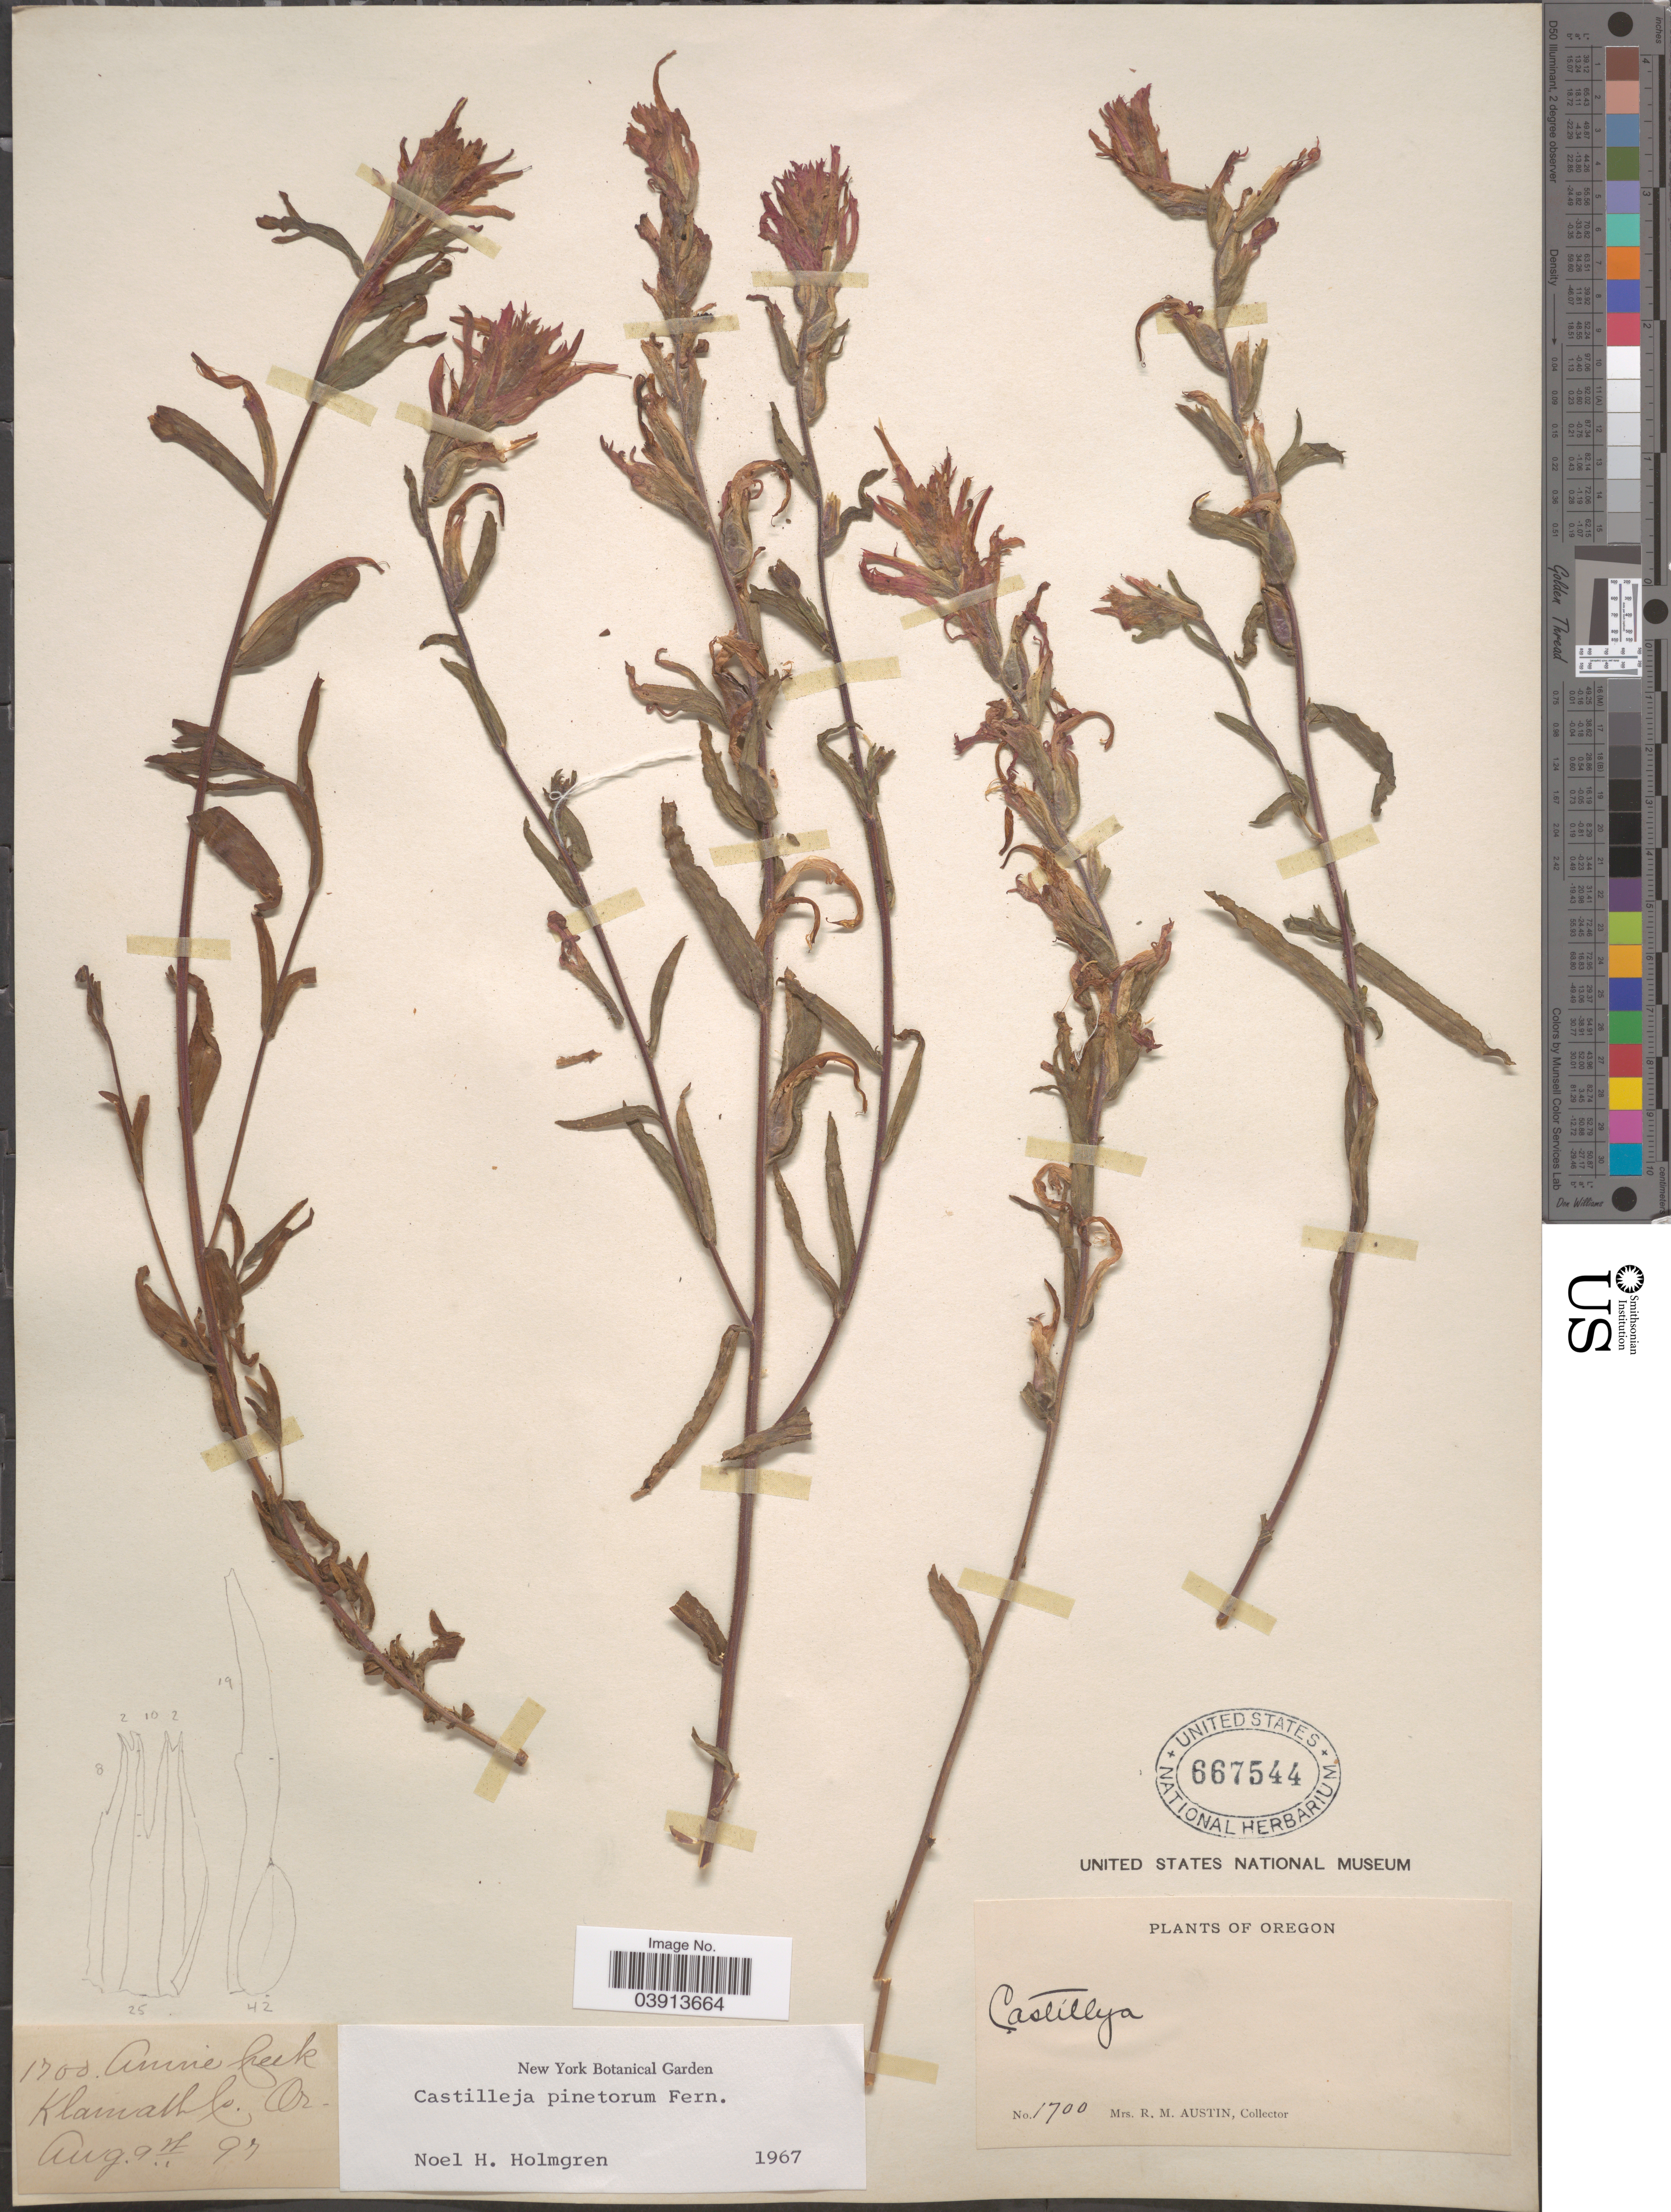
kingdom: Plantae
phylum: Tracheophyta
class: Magnoliopsida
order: Lamiales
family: Orobanchaceae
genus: Castilleja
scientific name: Castilleja pinetorum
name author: Fernald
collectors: R. Austin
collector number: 1700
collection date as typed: Transcribed d/m/y: 9/8/97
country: United States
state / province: Oregon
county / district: Klamath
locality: Annie Creek. Klamath Co.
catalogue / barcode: US 667544